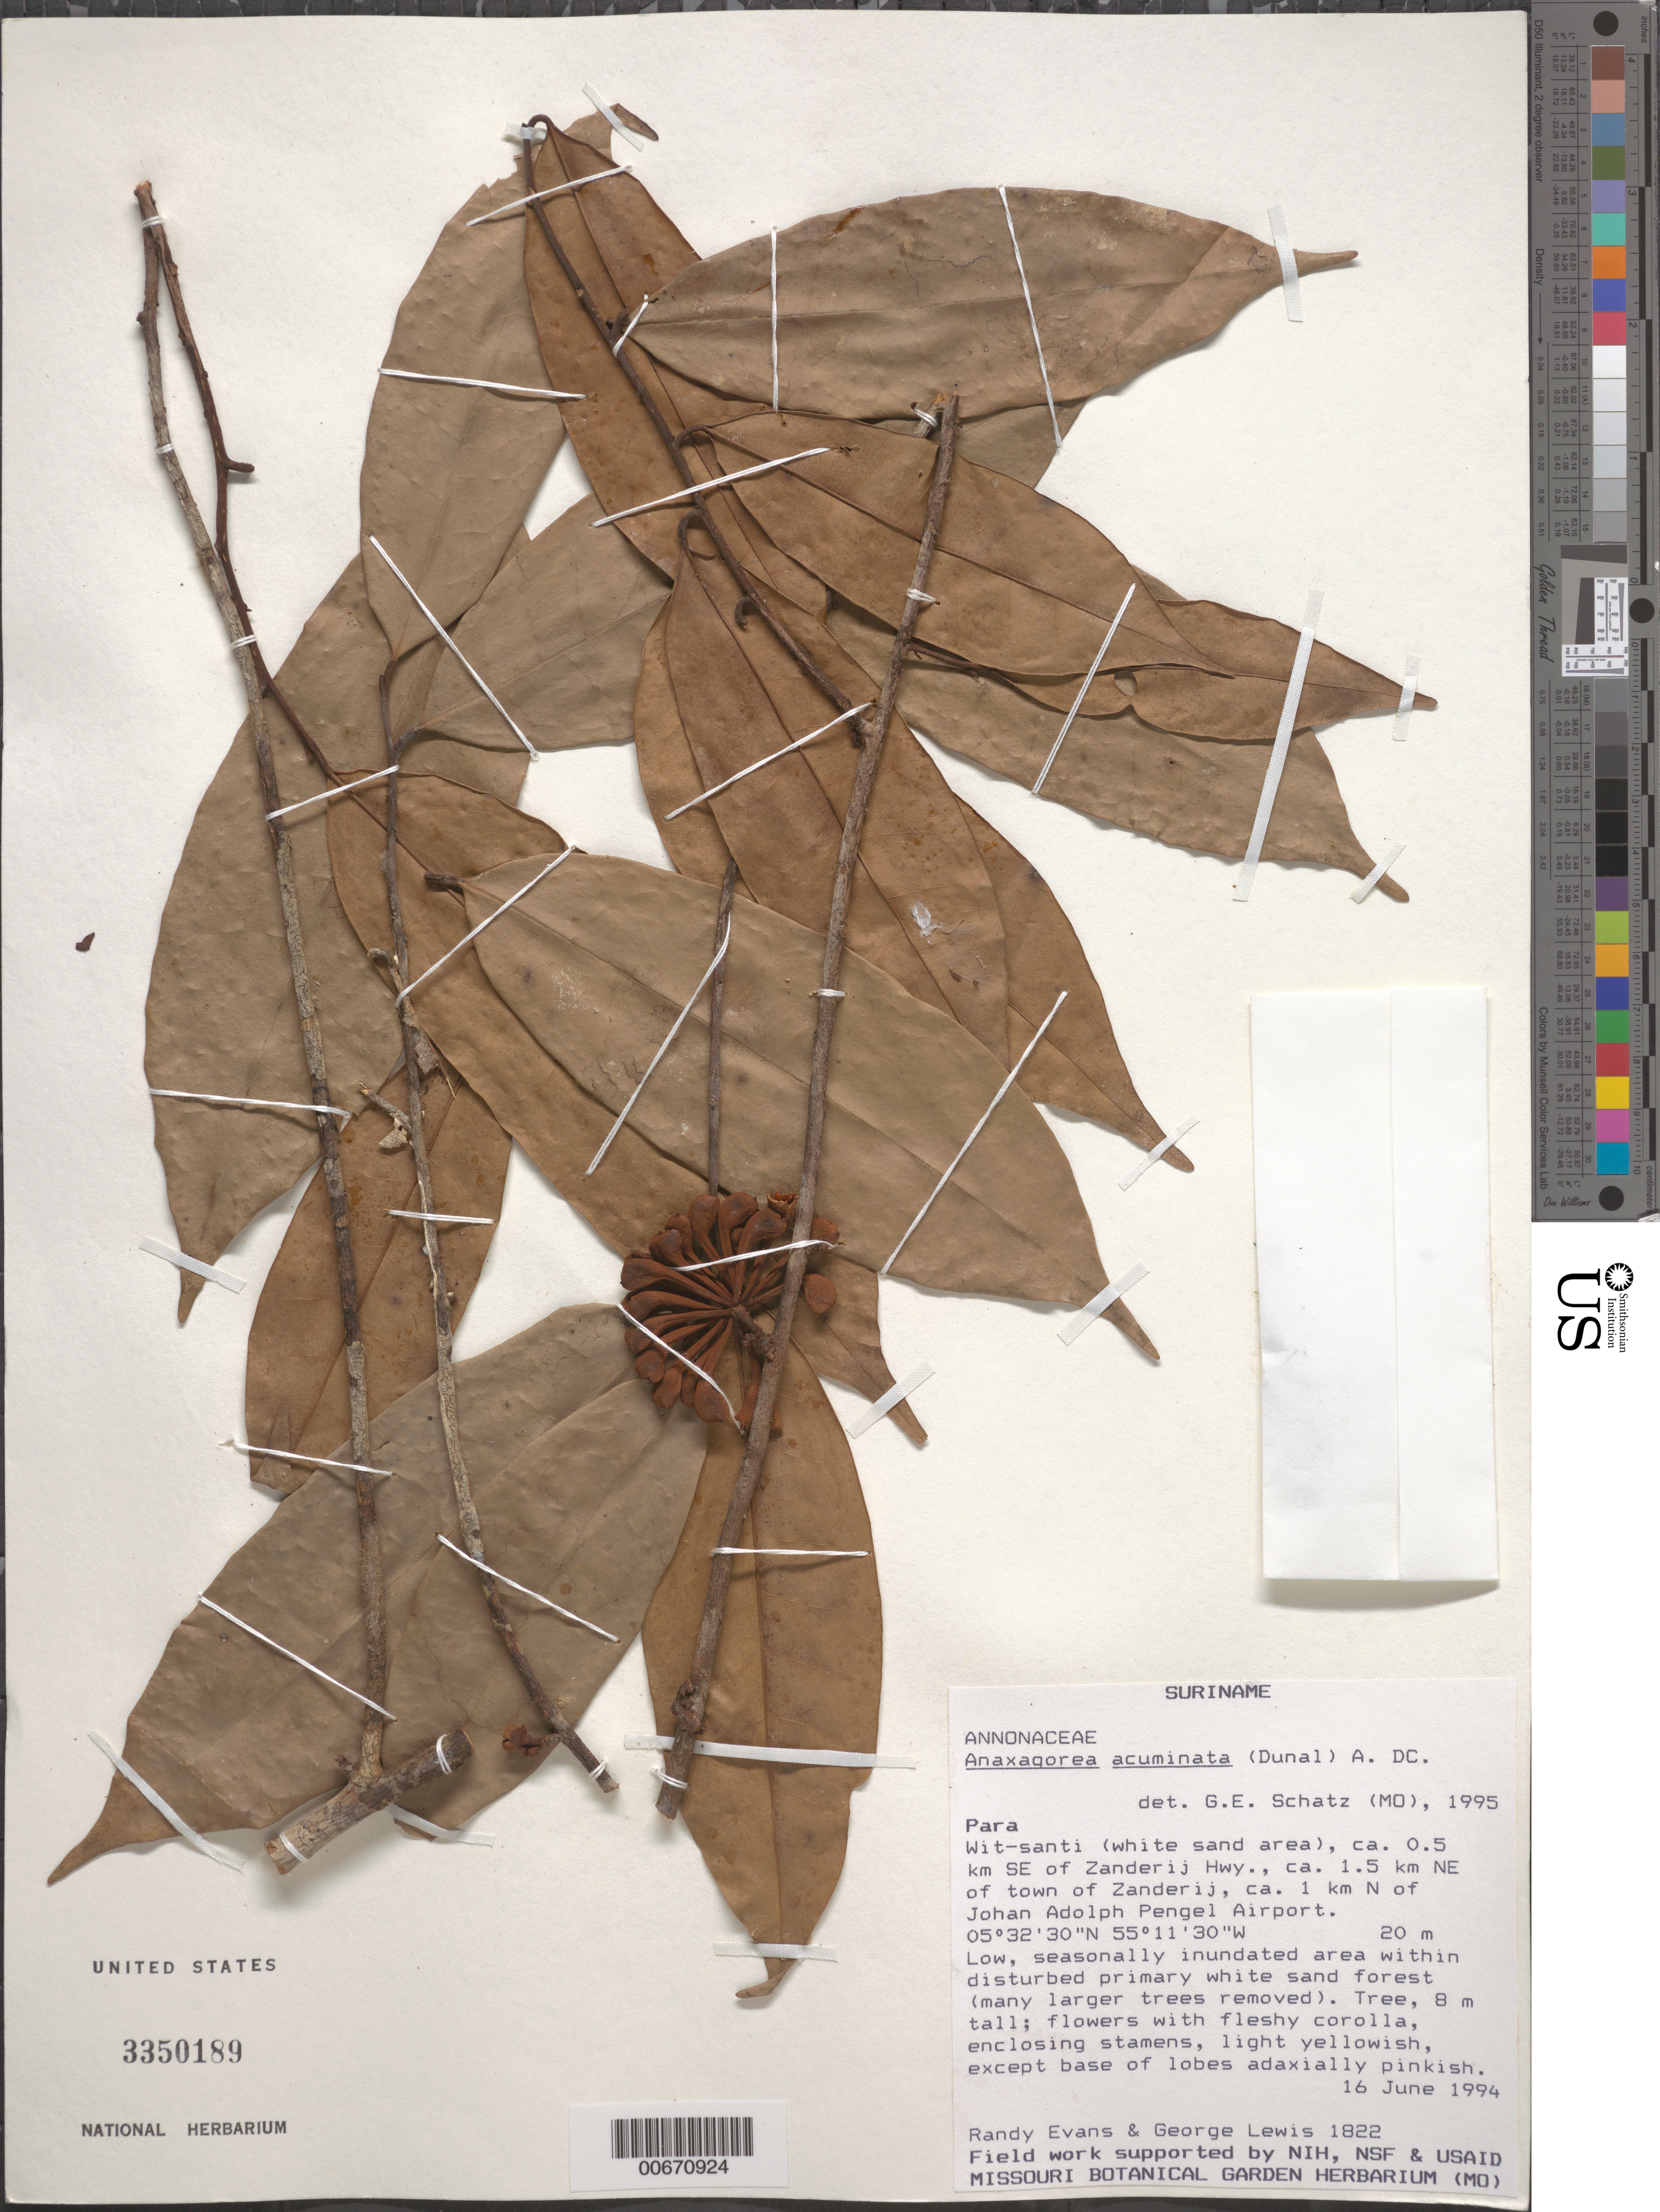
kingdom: Plantae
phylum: Tracheophyta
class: Magnoliopsida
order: Magnoliales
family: Annonaceae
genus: Anaxagorea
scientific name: Anaxagorea acuminata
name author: (Dunal) A. DC.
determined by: Schatz, George E.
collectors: R. Evans & G. Lewis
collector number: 1822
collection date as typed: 16-Jun-94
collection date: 1994-06-16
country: Suriname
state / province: Para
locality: Wit-santi, ca. 0.5 km SE of Zanderij Hwy., 1.5 km NE of town of Zanderij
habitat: Low, seasonably inundated area in disturbed primary white sand forest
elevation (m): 20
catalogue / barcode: US 3350189